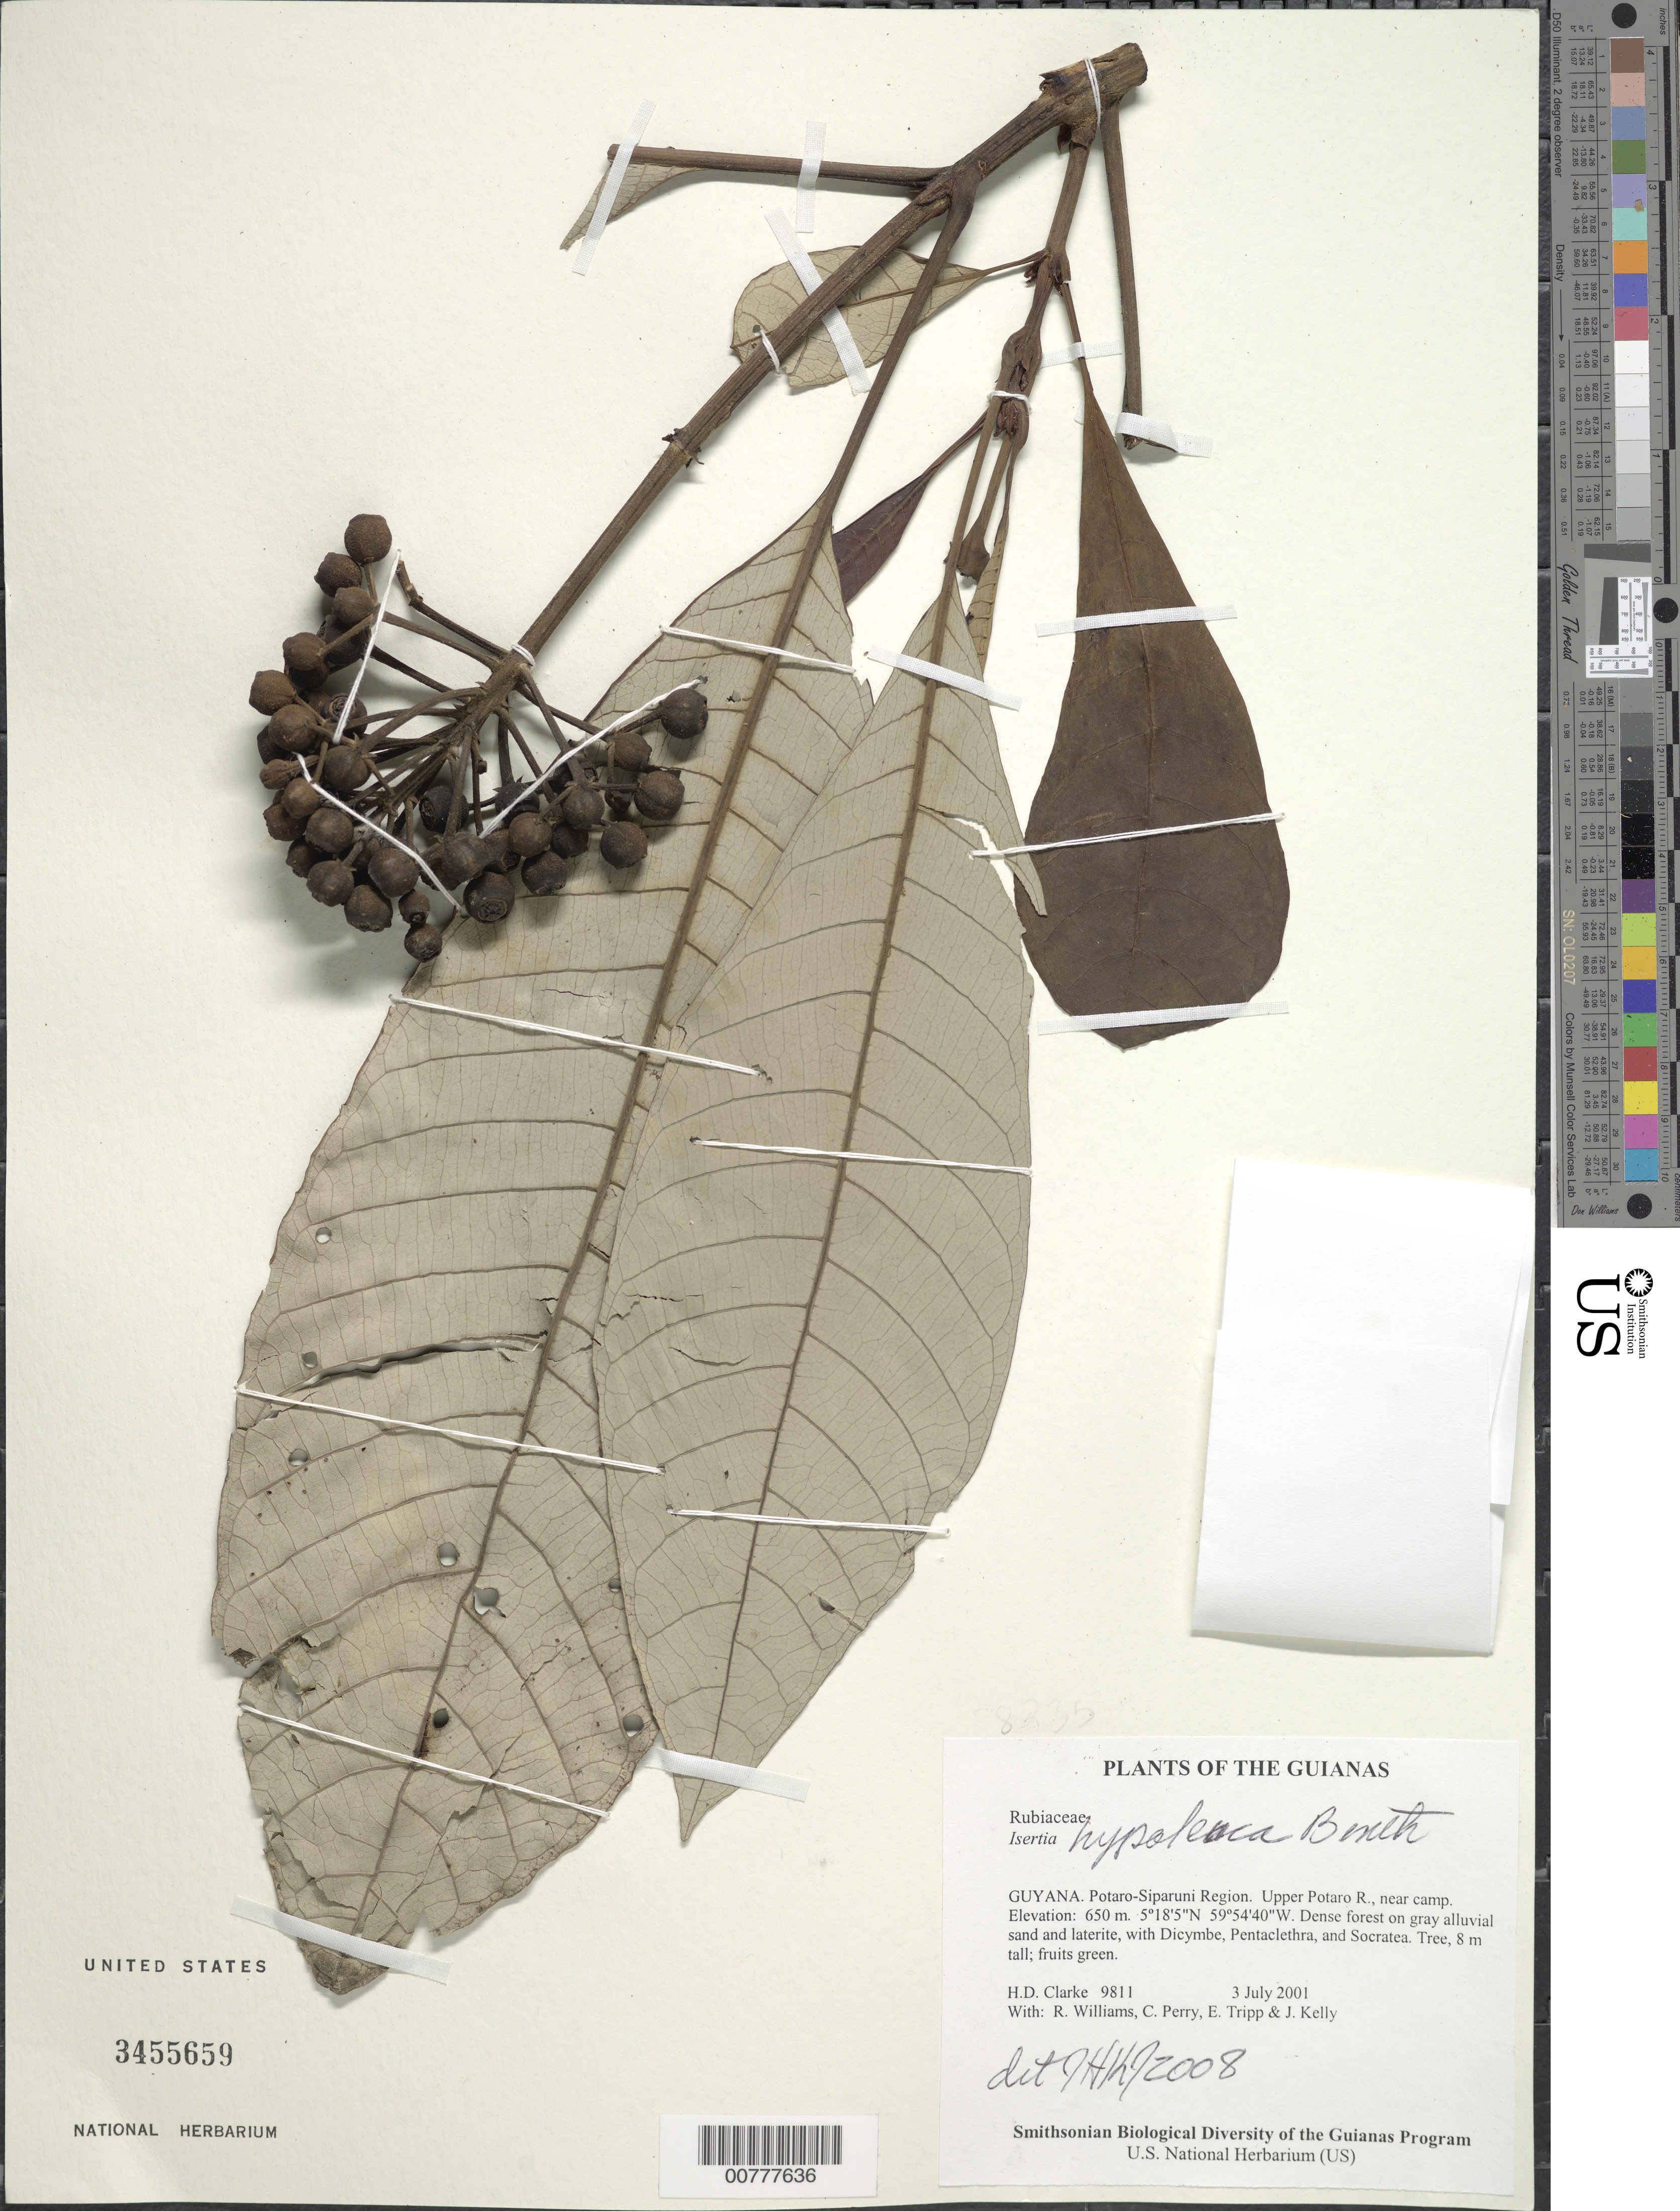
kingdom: Plantae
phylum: Tracheophyta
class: Magnoliopsida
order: Gentianales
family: Rubiaceae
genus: Isertia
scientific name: Isertia hypoleuca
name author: Benth.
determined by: Kirkbride, J. H.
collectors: H. D. Clarke, R. Williams, C. Perry, E. Tripp & J. Kelly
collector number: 9811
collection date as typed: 3 July 2001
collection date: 2001-07-03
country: Guyana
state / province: Potaro-Siparuni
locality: Upper Potaro R., near camp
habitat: Dense forest on gray alluvial sand and laterite, with Dicymbe, Pentaclethra, and Socratea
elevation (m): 650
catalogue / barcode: US 3455659